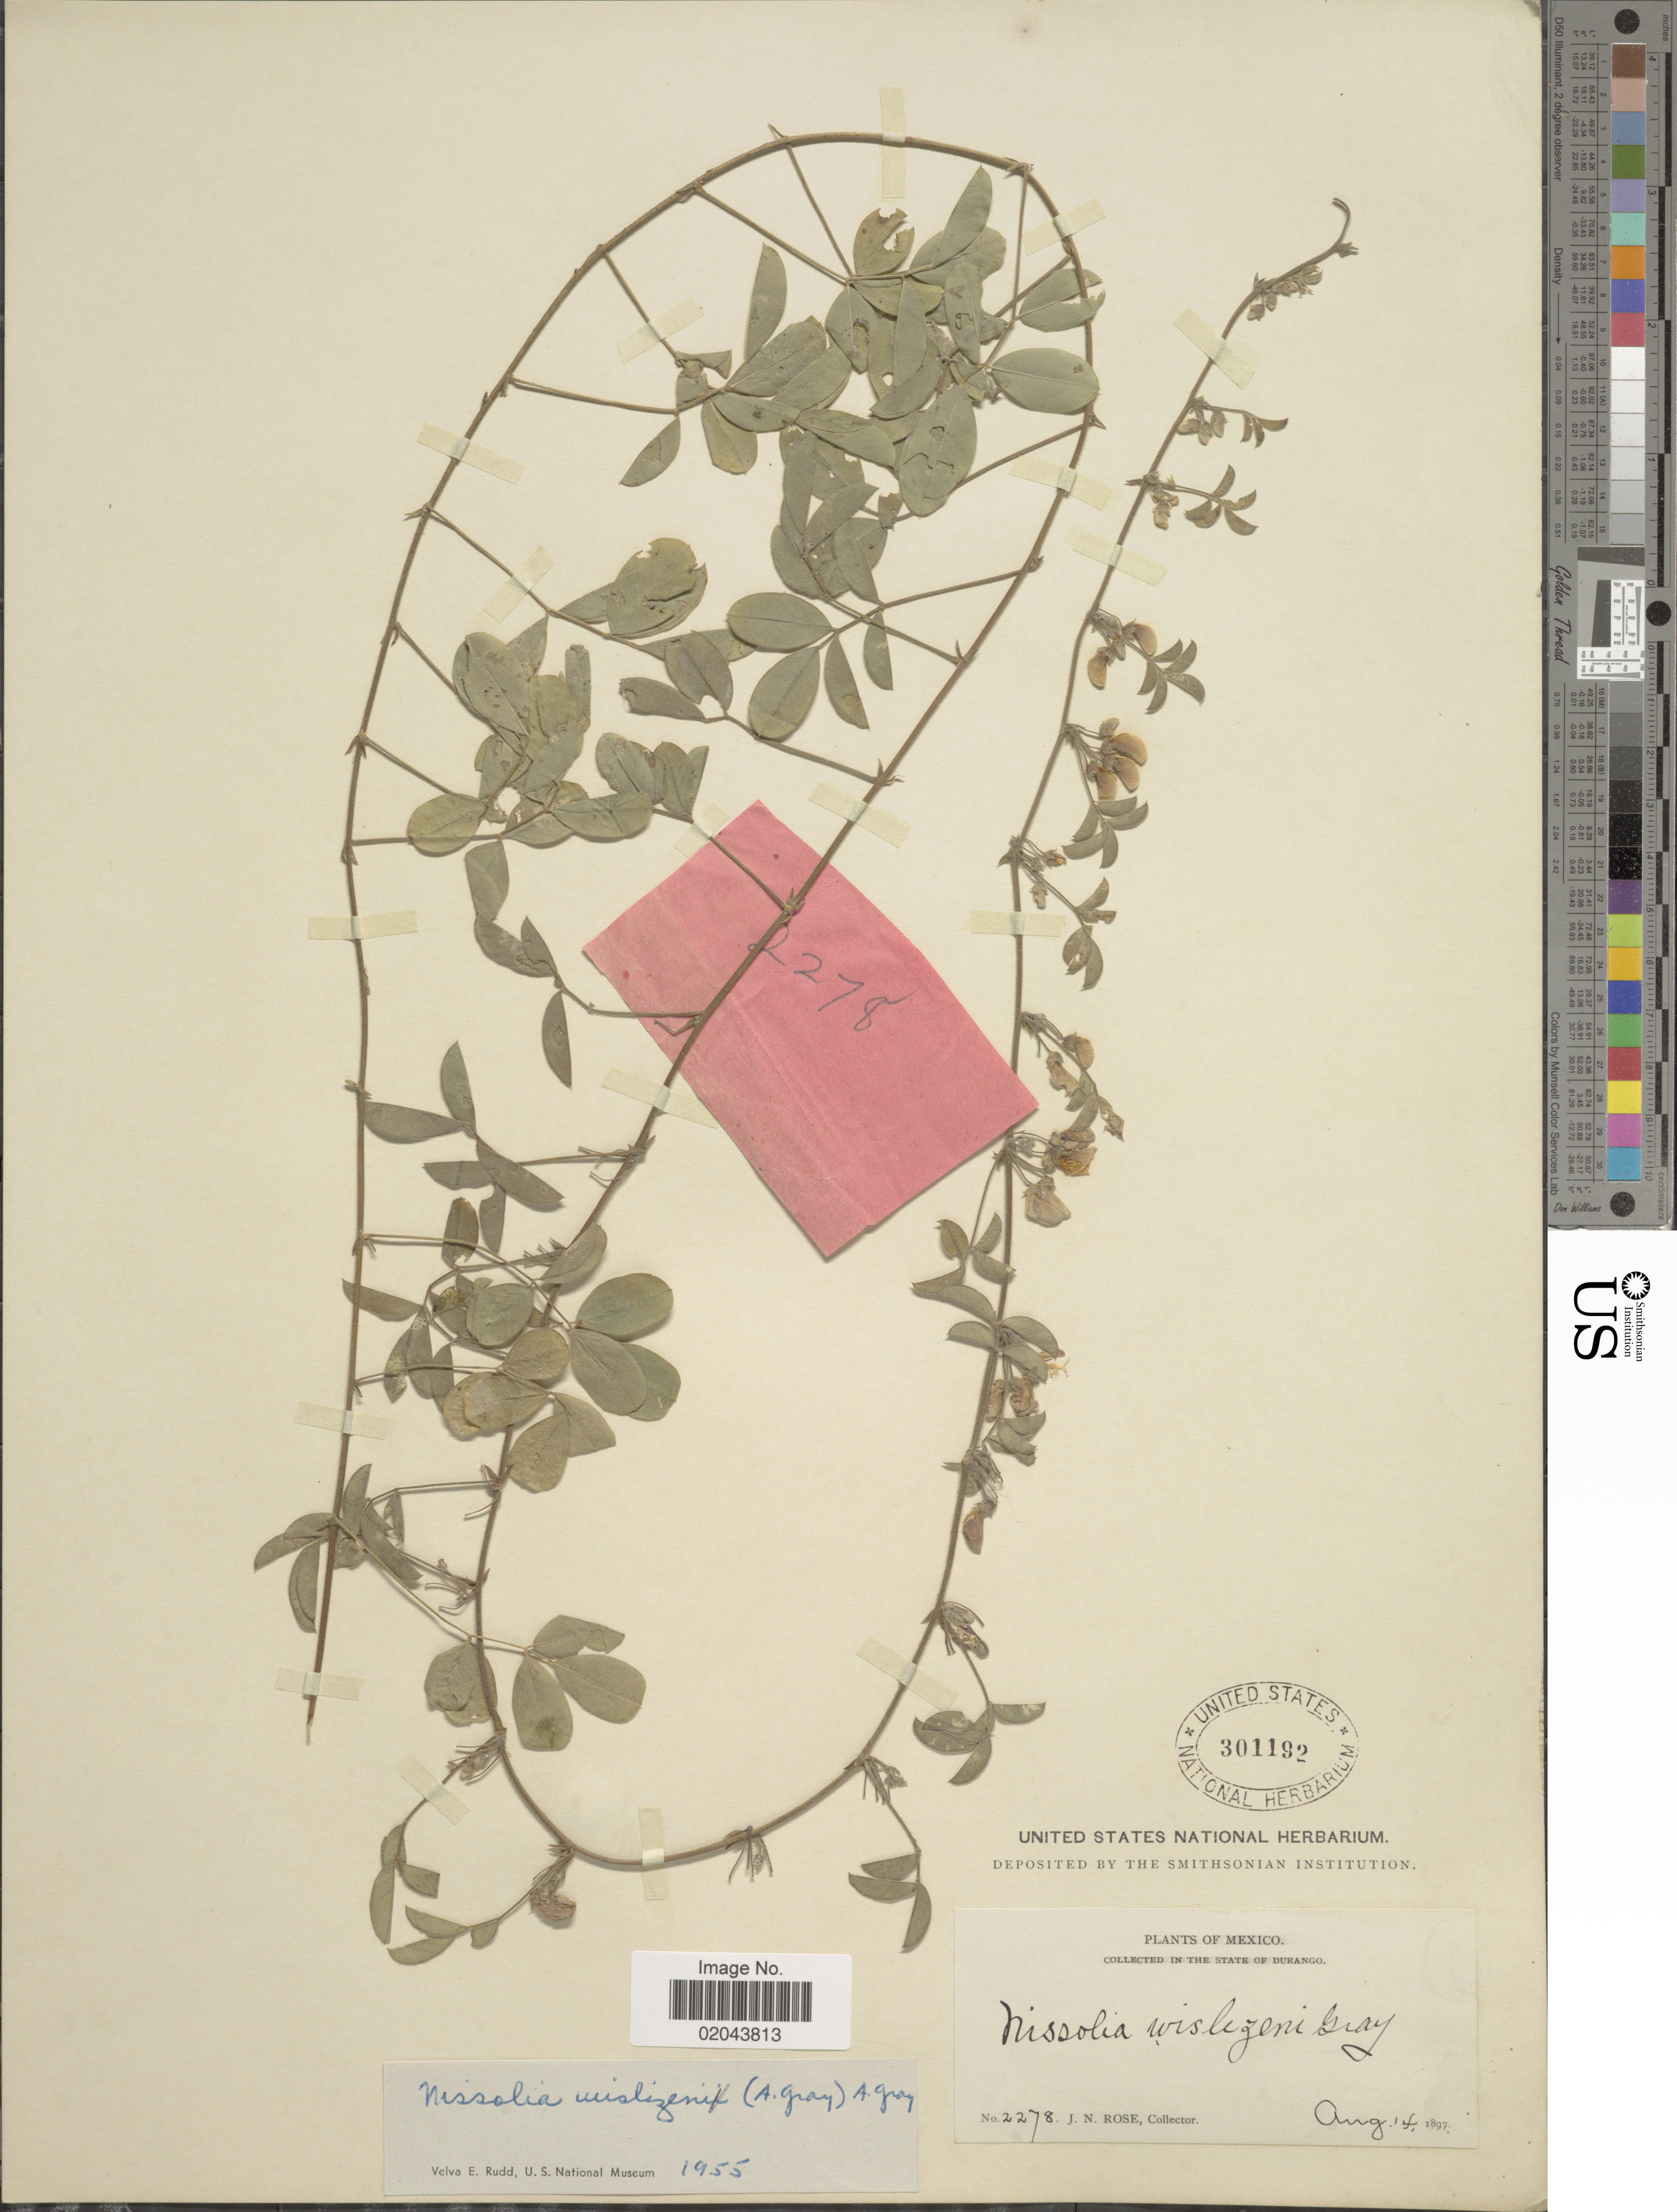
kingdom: Plantae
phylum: Tracheophyta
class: Magnoliopsida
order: Fabales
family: Fabaceae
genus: Nissolia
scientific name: Nissolia wislizeni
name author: A. Gray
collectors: J. N. Rose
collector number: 2278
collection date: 1897-08-14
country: Mexico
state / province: Durango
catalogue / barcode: US 301192